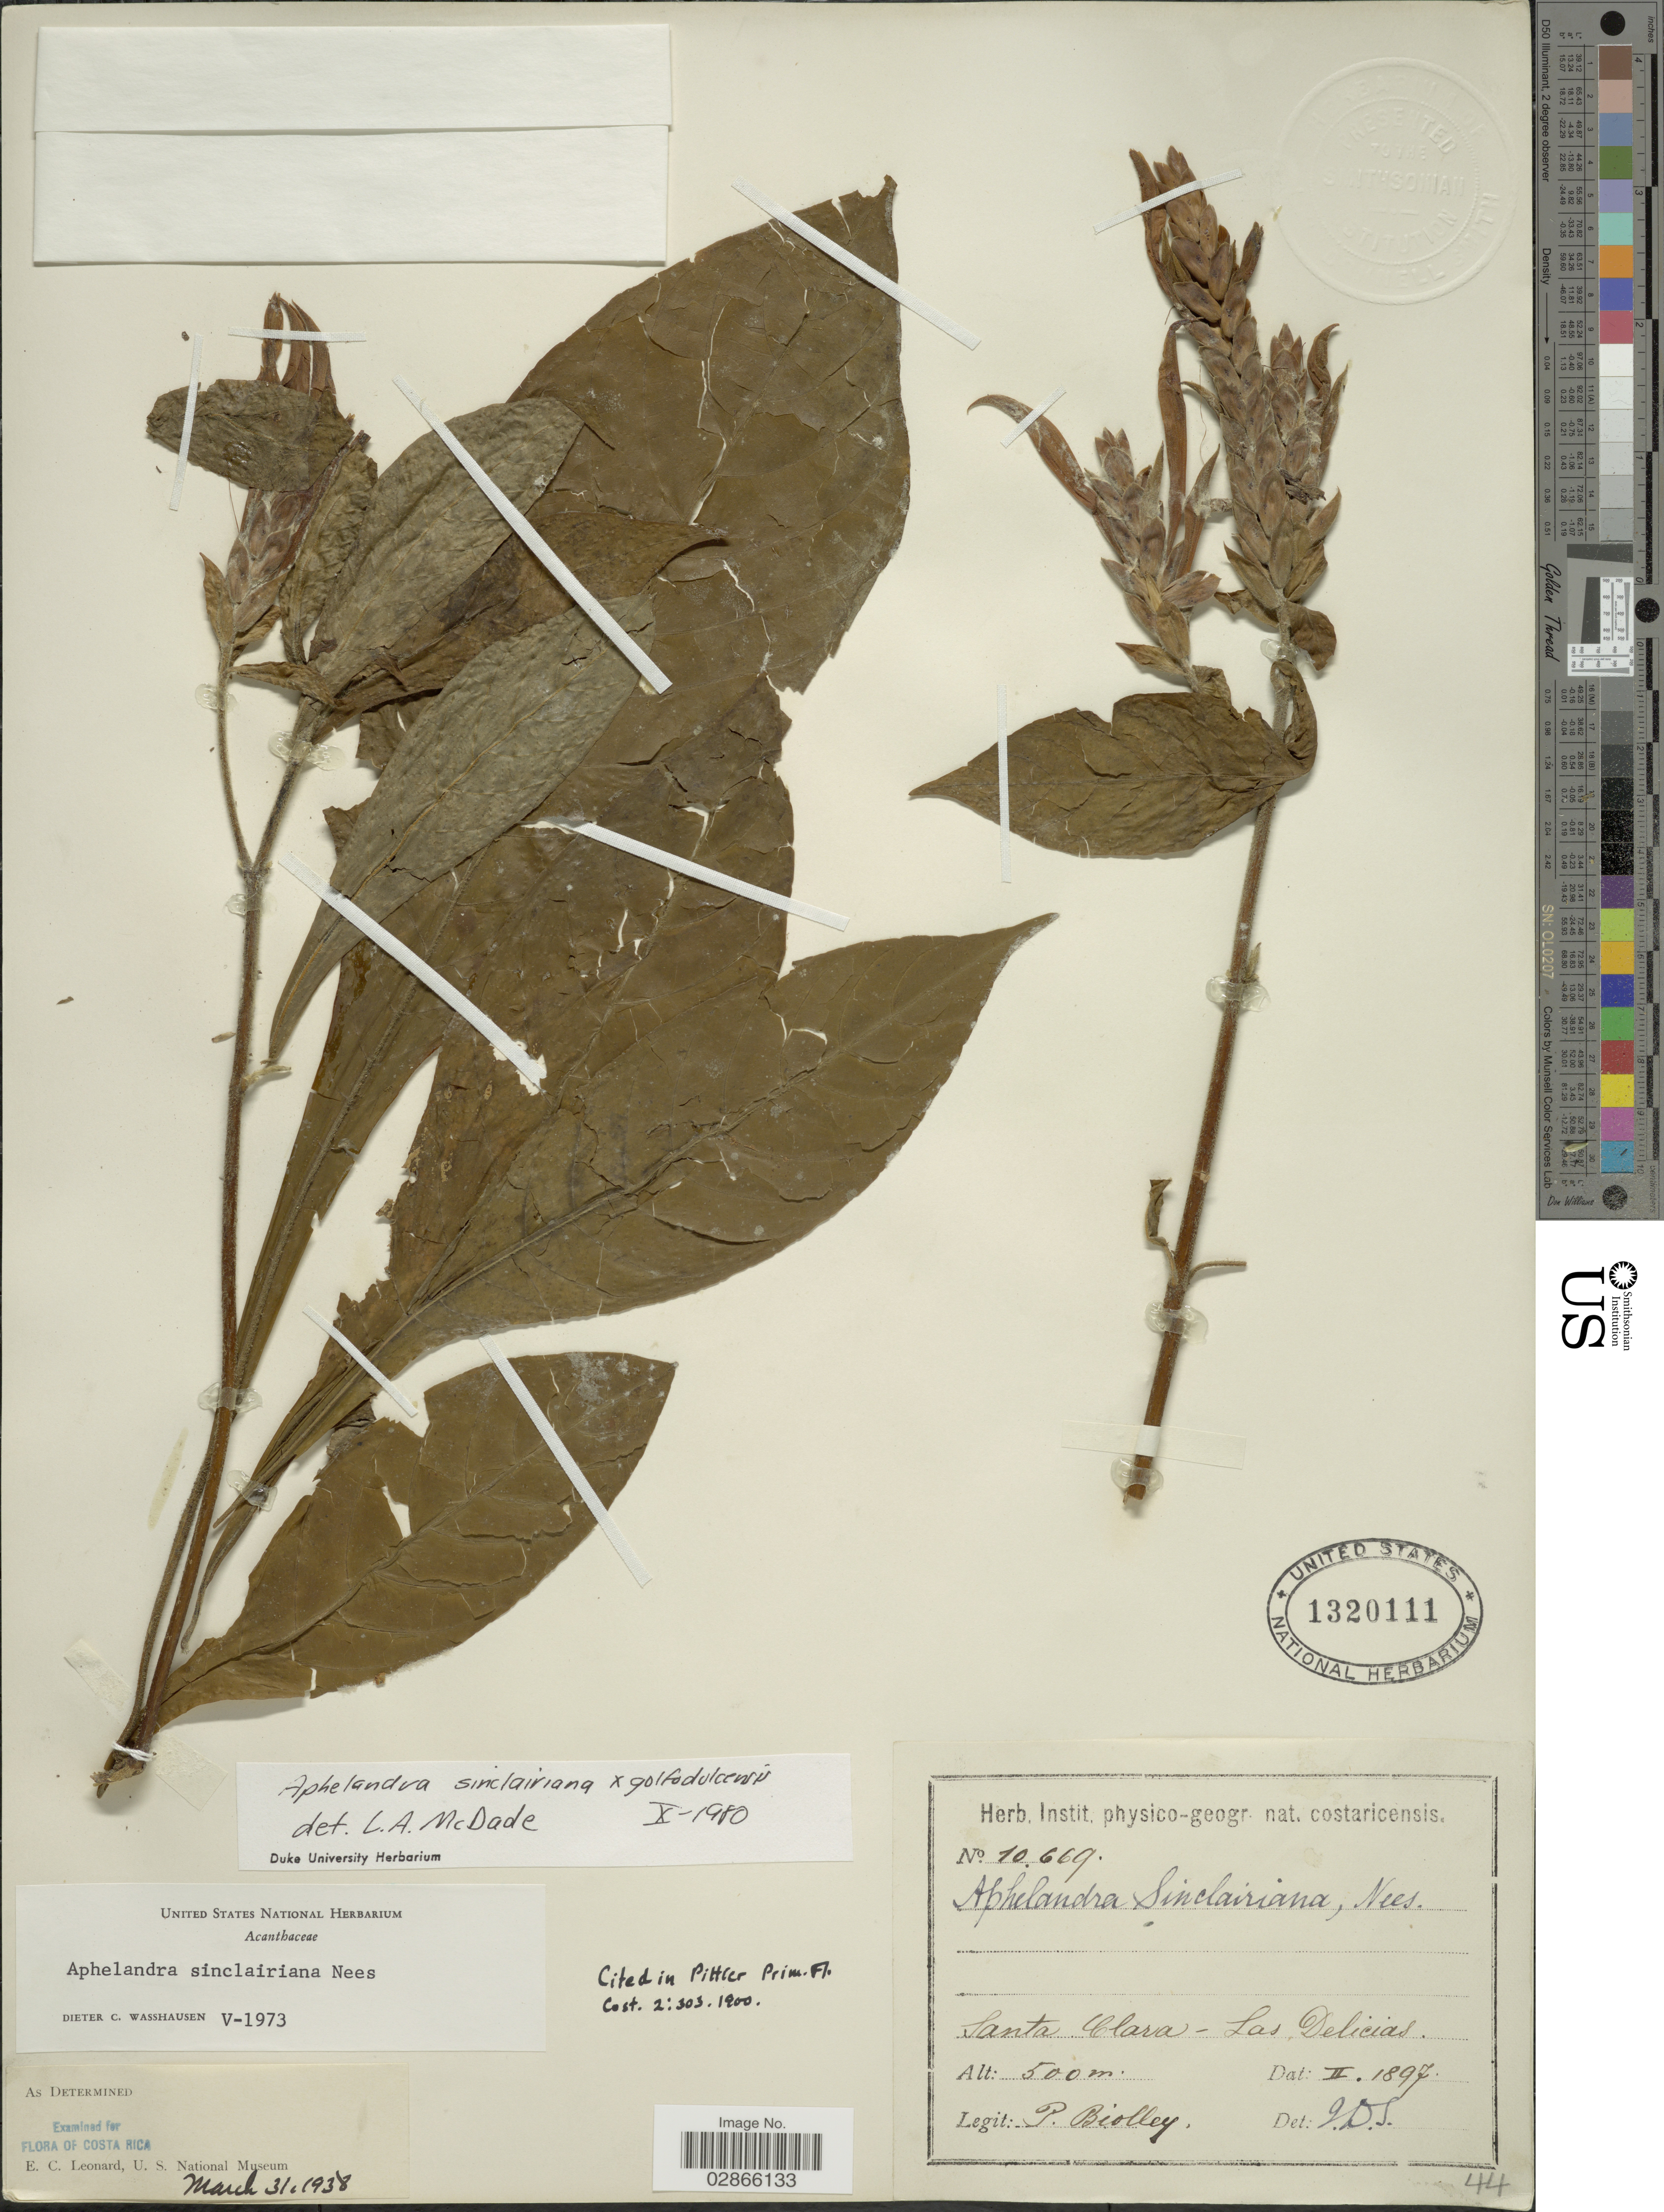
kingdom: Plantae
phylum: Tracheophyta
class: Magnoliopsida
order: Lamiales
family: Acanthaceae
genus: Aphelandra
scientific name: Aphelandra sinclairiana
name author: Nees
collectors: P. Biolley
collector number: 10669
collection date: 1897-02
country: Costa Rica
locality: Santa Clara - Las Delicias.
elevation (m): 500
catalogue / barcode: US 1320111